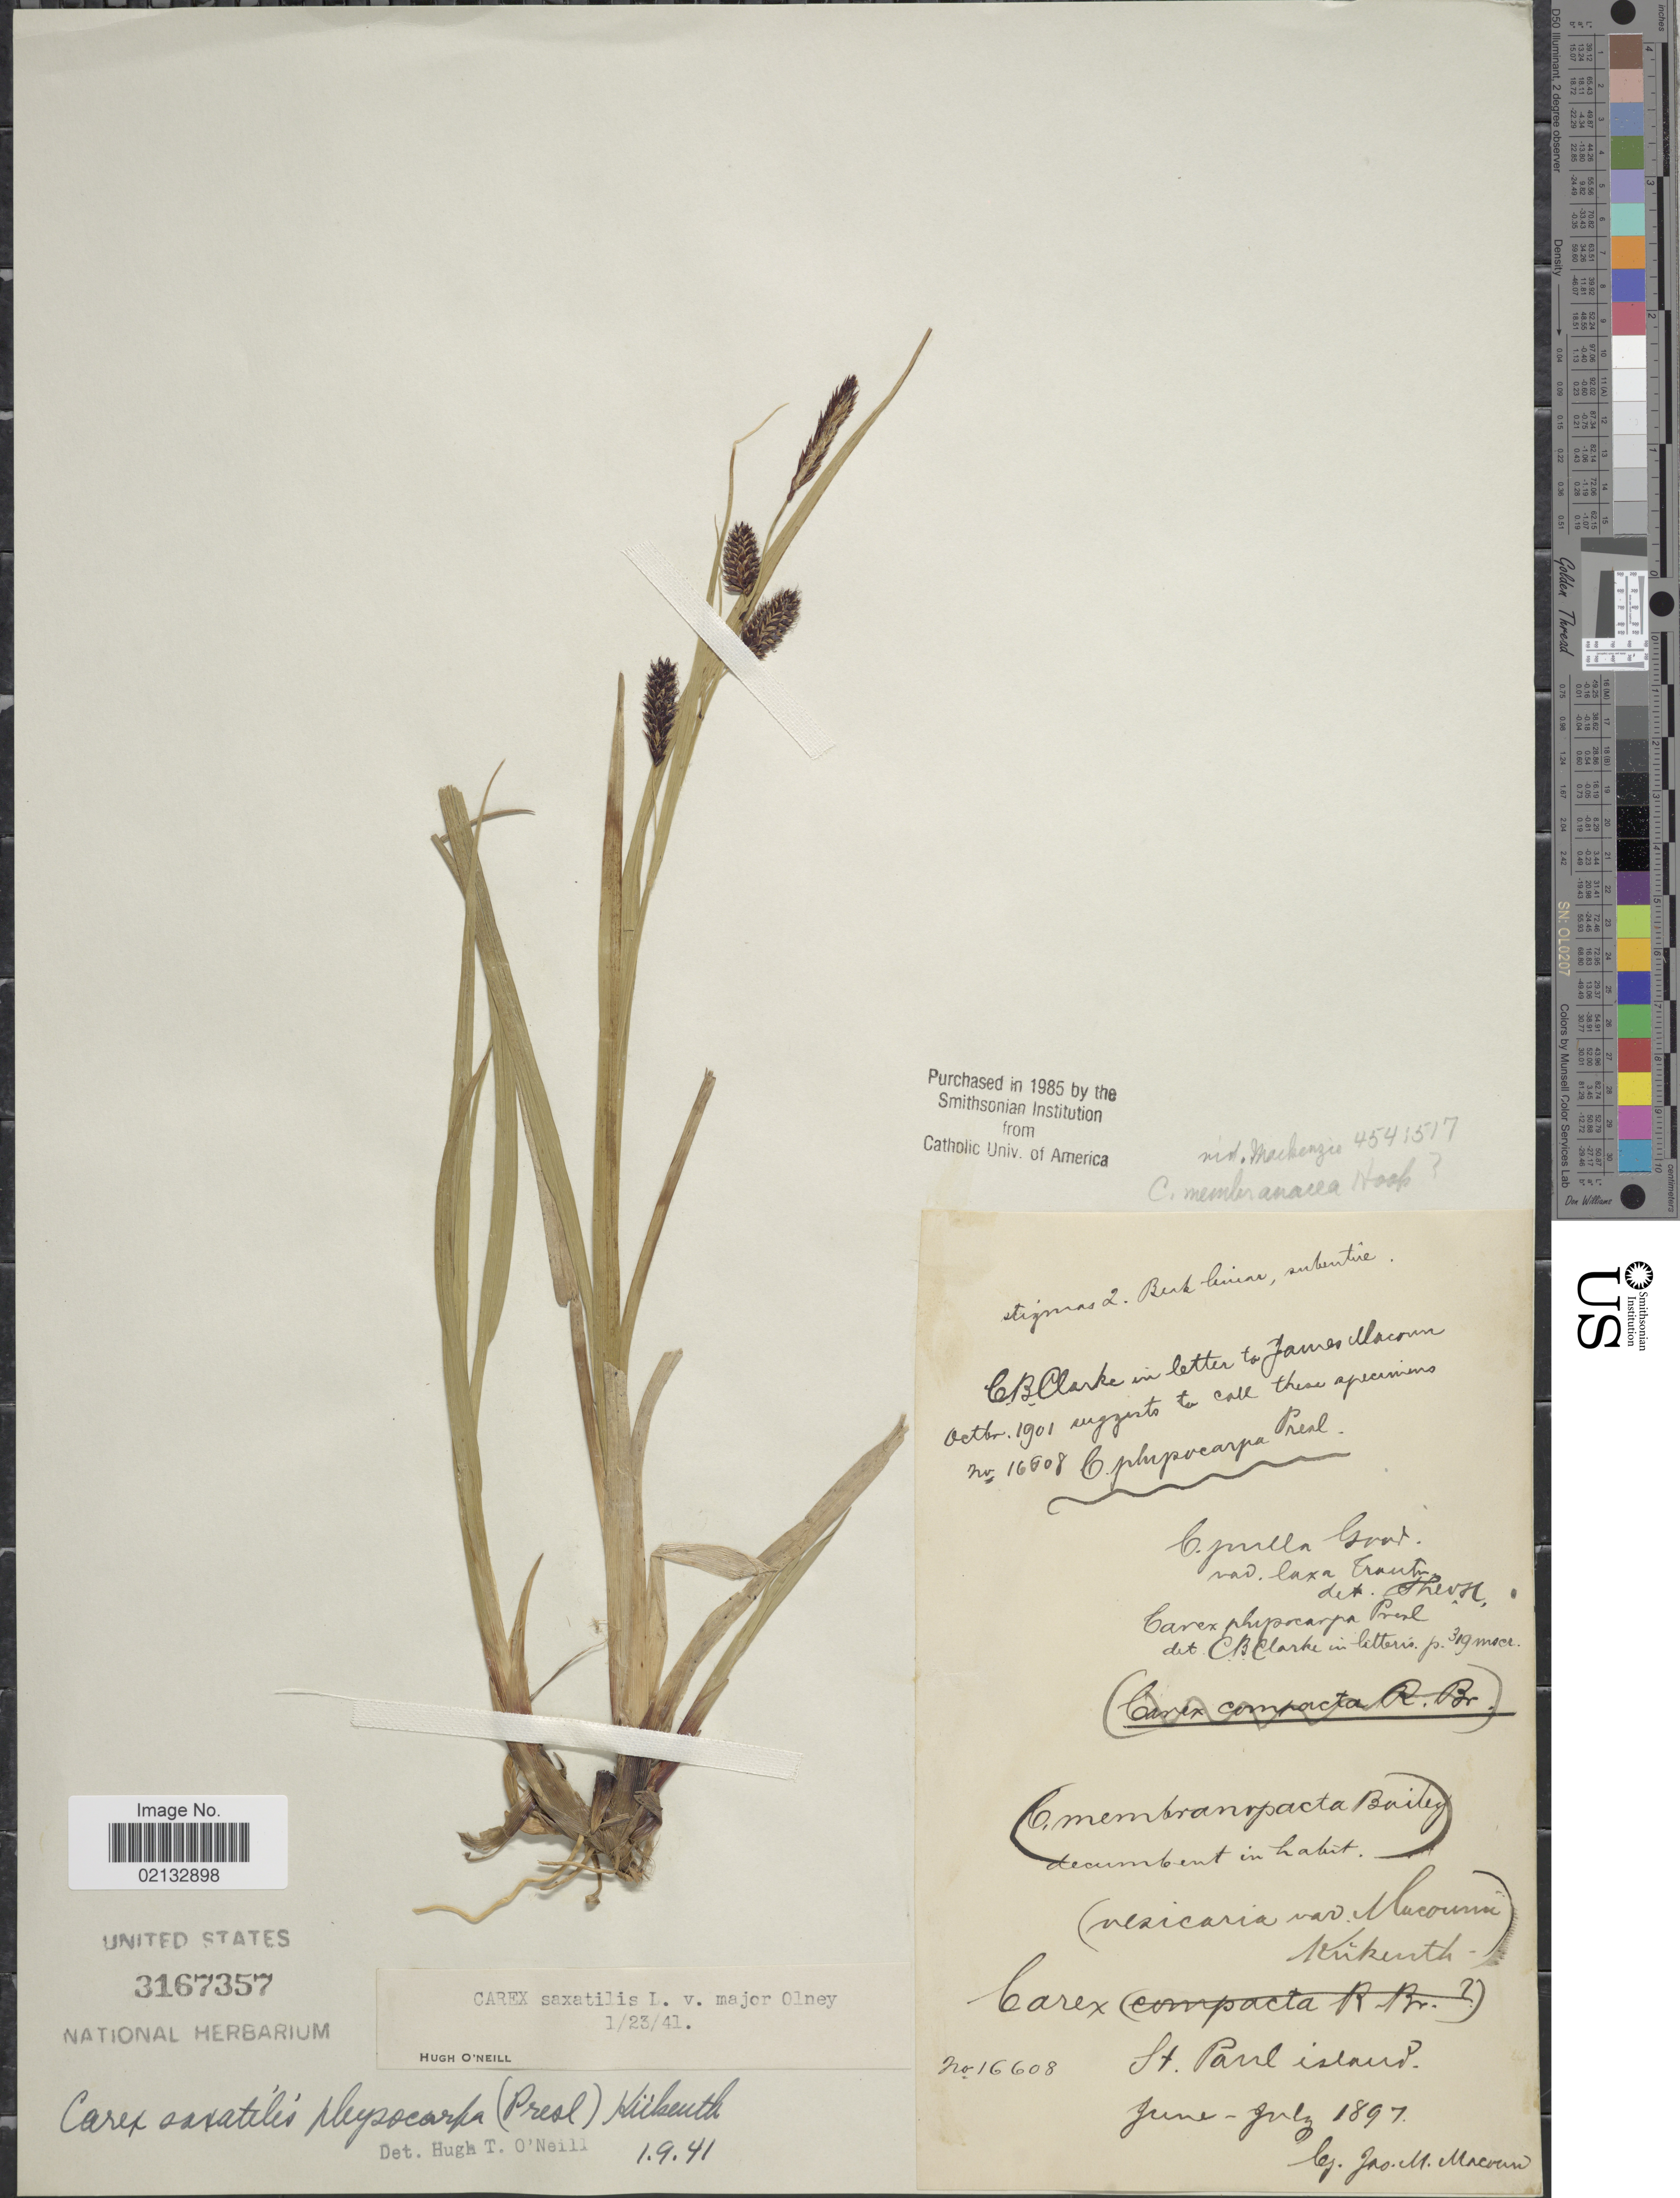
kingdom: Plantae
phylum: Tracheophyta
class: Liliopsida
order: Poales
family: Cyperaceae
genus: Carex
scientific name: Carex saxatilis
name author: L.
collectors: J. M. Macoun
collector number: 16608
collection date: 1897-06/1897-07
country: United States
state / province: Alaska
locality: St. Paul Island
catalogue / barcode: US 3167357